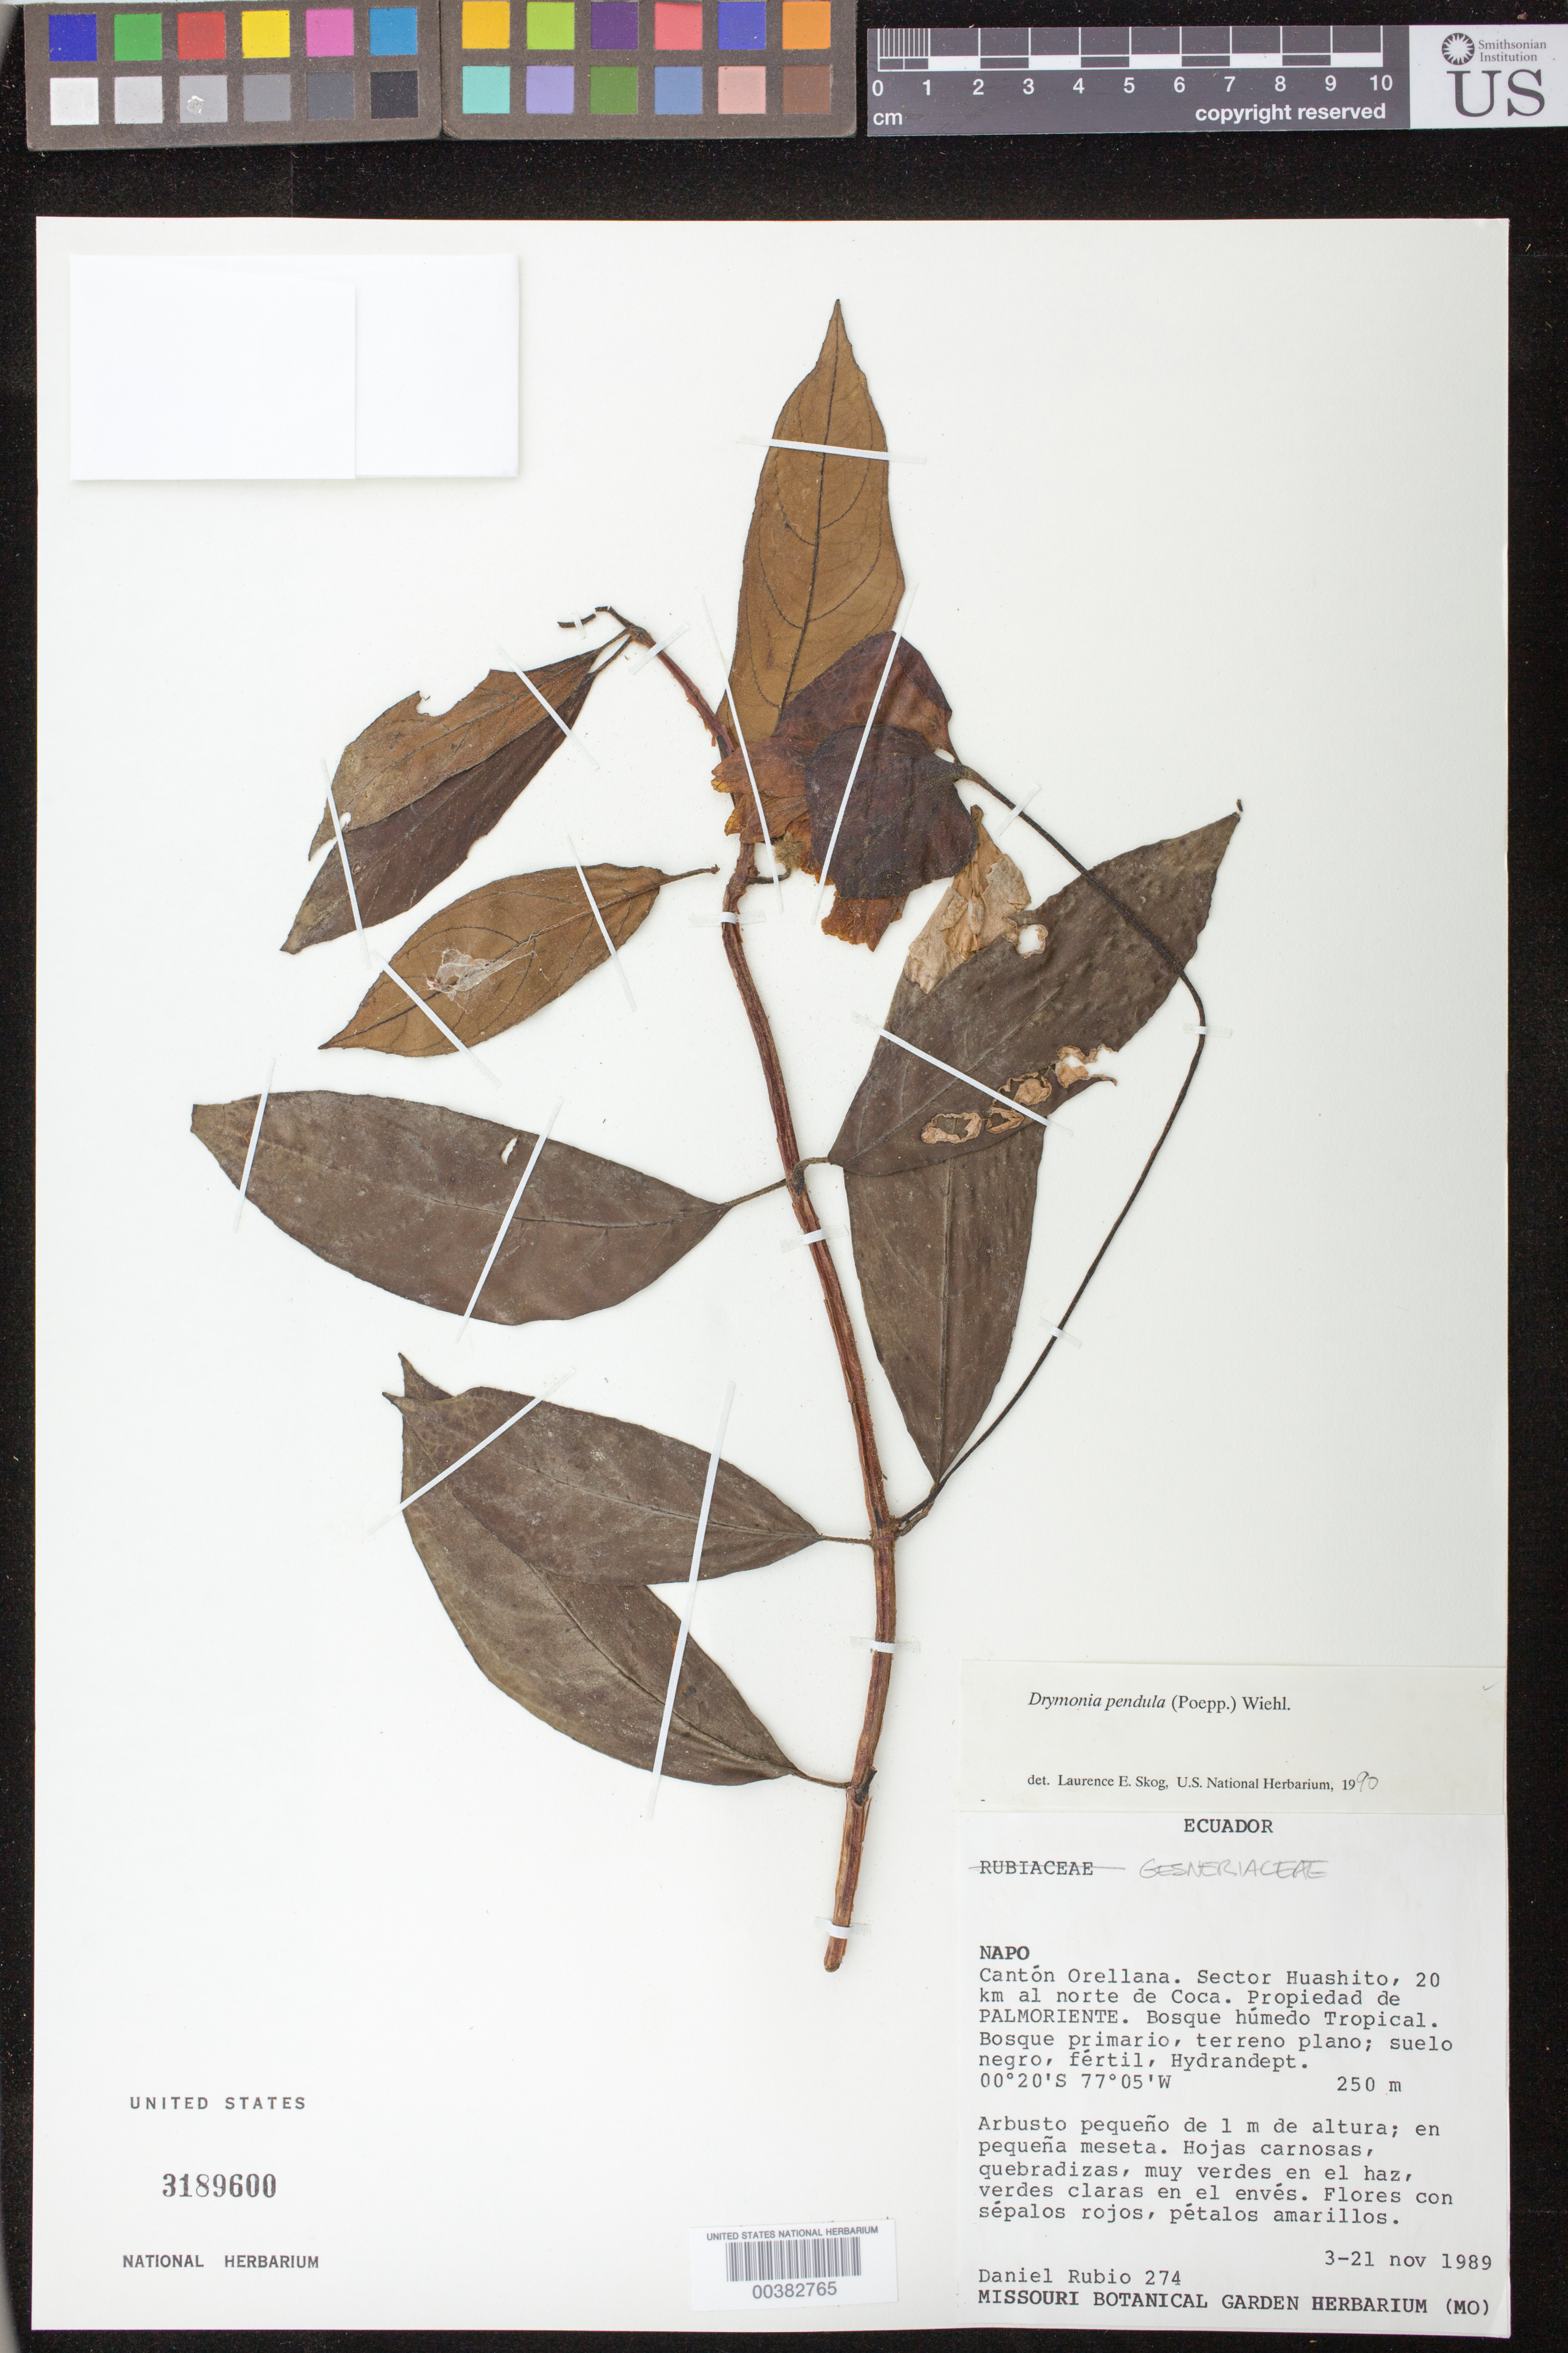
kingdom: Plantae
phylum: Tracheophyta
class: Magnoliopsida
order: Lamiales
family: Gesneriaceae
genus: Drymonia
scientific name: Drymonia pendula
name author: (Poepp.) Wiehler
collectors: D. Rubio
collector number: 274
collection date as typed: Nov 1989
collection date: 1989-11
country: Ecuador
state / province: Napo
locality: Canton Orellana; sector Huashito, 20km a N de Coca; propiedad de Palmoriente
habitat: Bosque humedo tropical; bosque primario, terreno plano; suelo negro, fertil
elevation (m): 250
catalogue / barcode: US 3189600